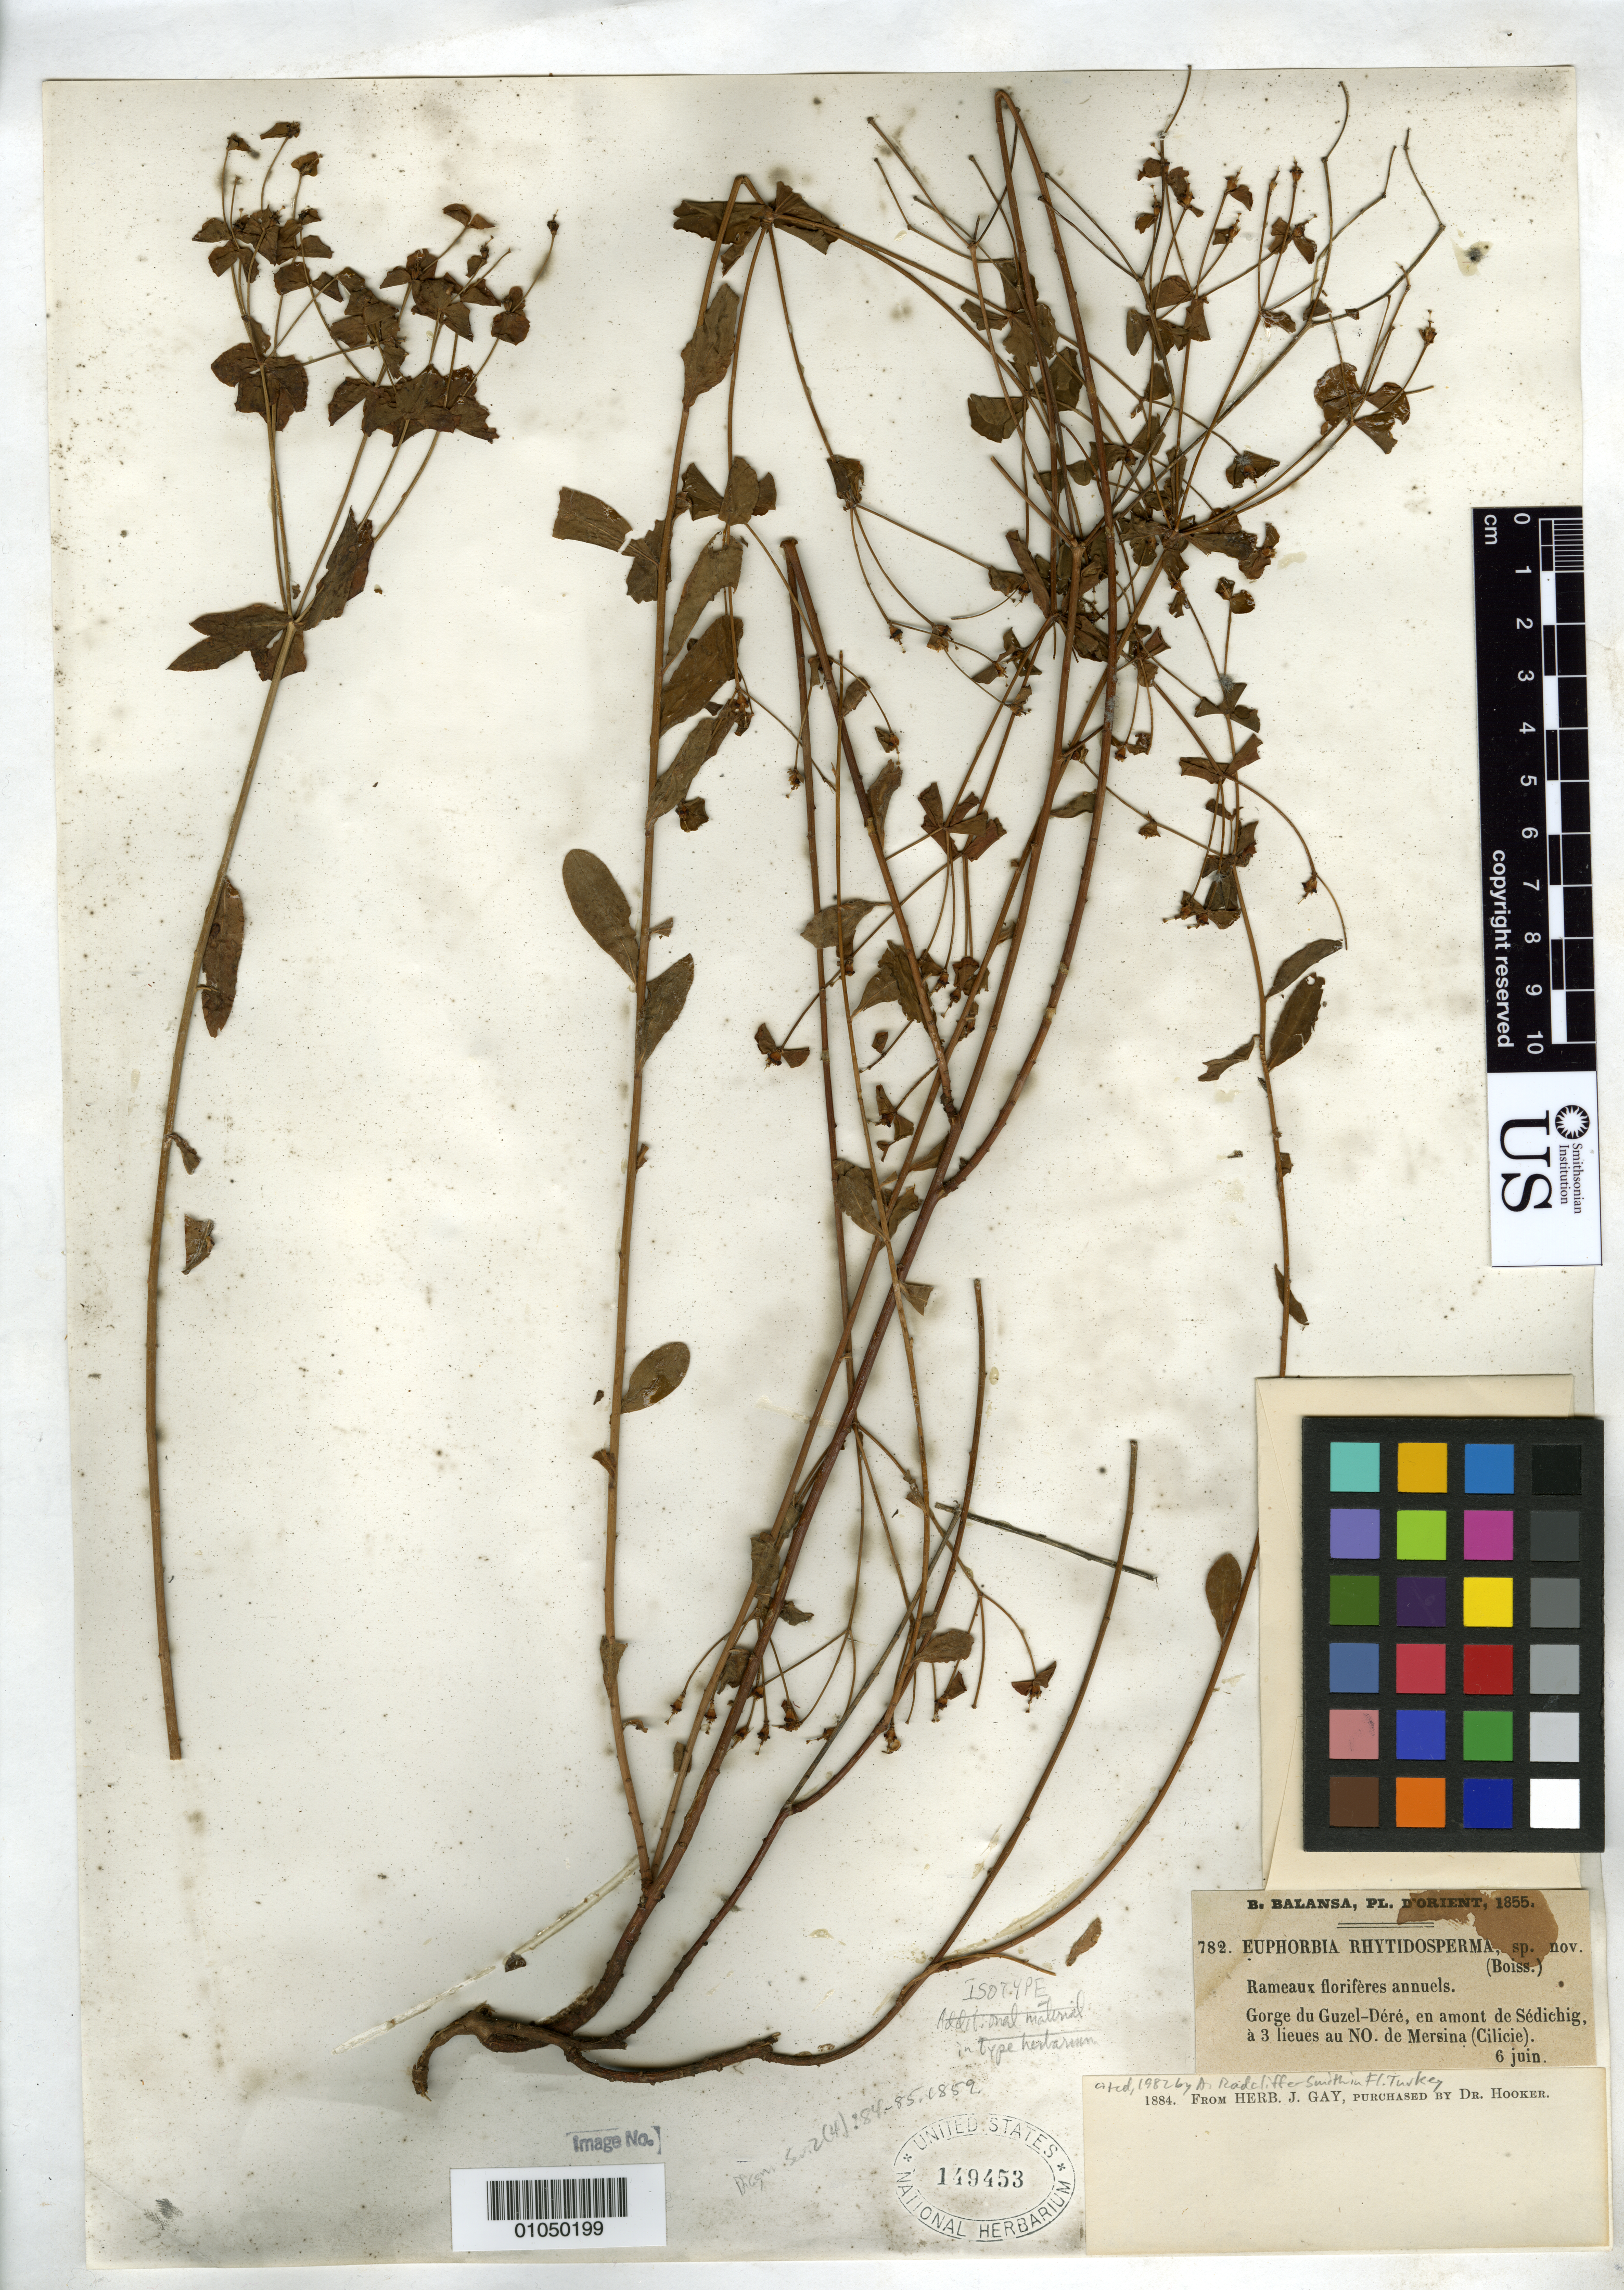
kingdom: Plantae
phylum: Tracheophyta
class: Magnoliopsida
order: Malpighiales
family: Euphorbiaceae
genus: Euphorbia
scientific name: Euphorbia rhytidosperma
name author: Boiss. & Balansa in Boiss.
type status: Isotype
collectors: B. Balansa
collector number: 782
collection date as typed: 06 Jun 1855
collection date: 1855-06-06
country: Turkey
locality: Gorge du Guzel-Déré, en amont de Sédichig, à 3 lieues au NO. de Mersina (Cilicie).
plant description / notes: US duplicates are dated 6 June 1855 but protologue cites "Floret fine Maii. Fructus maturat Junio".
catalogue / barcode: US 149453